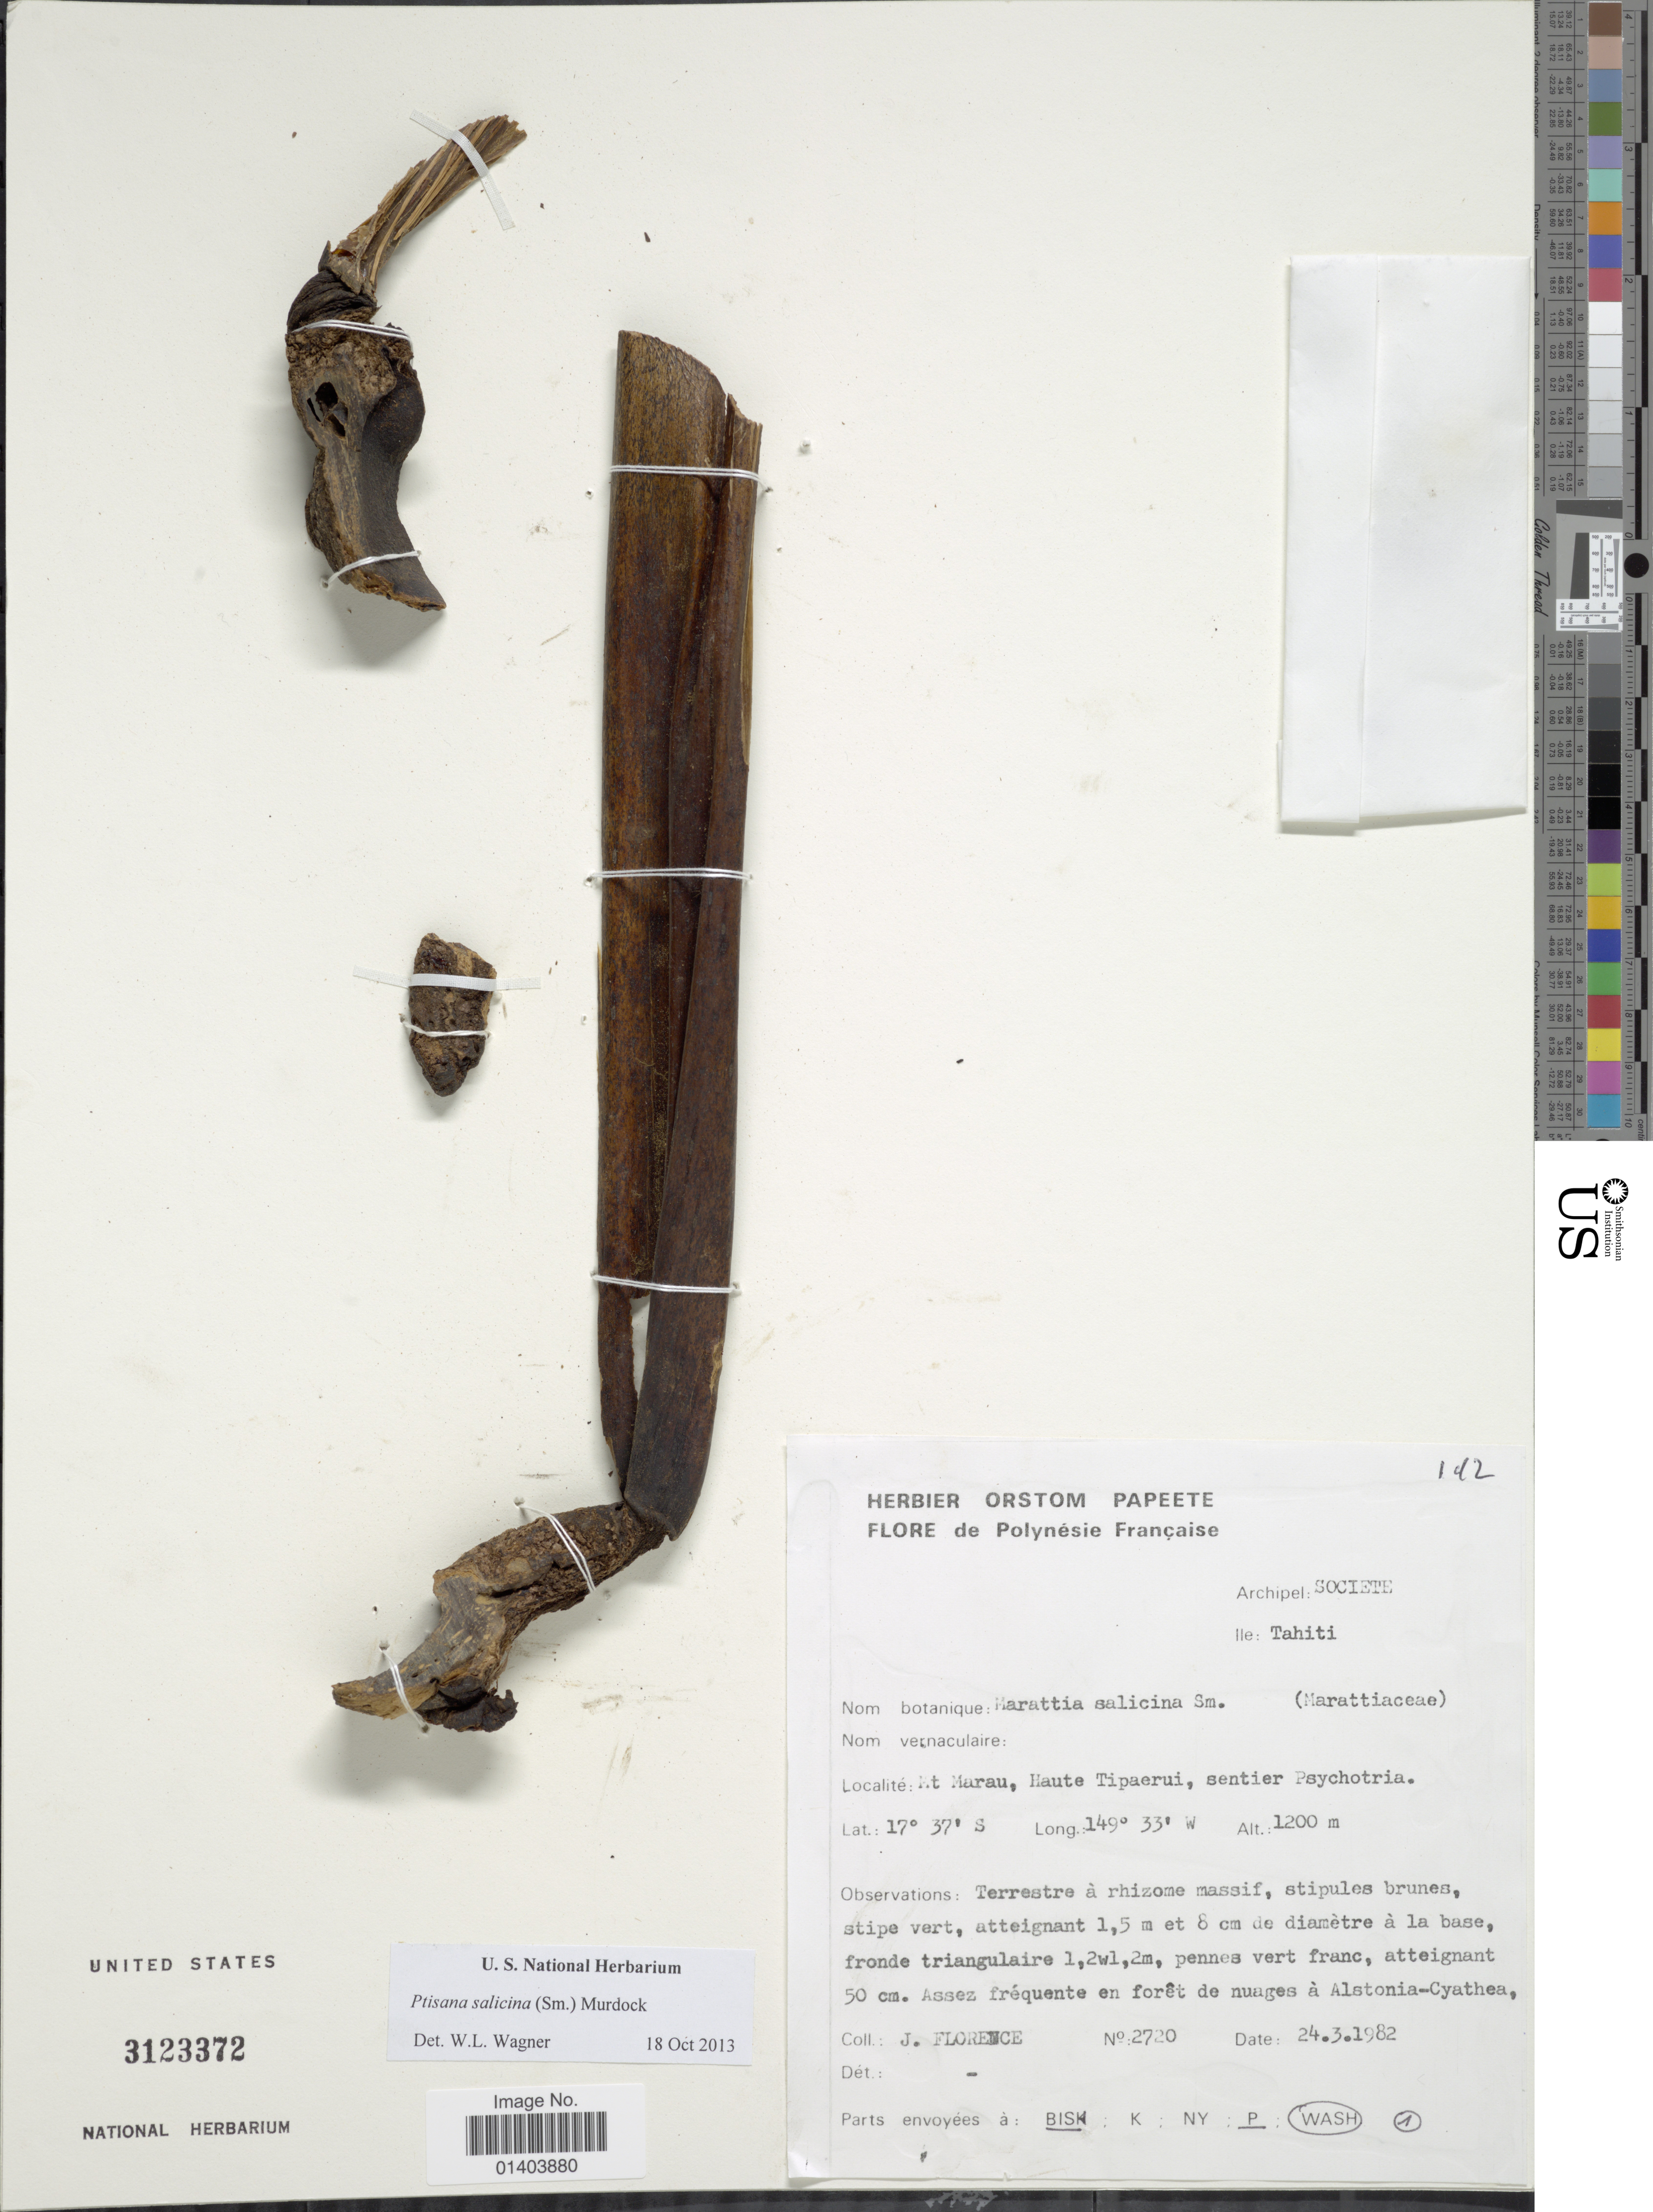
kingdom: Plantae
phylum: Tracheophyta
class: Polypodiopsida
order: Marattiales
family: Marattiaceae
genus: Ptisana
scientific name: Ptisana salicina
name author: (Sm.) Murdock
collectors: J. Florence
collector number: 2720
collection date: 1982-03-24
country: French Polynesia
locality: Archipel: Societe, Ile: Tahiti, Mt Marau, Haute Tipaerui, sentier Psychotria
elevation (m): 1200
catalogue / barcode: US 3123372